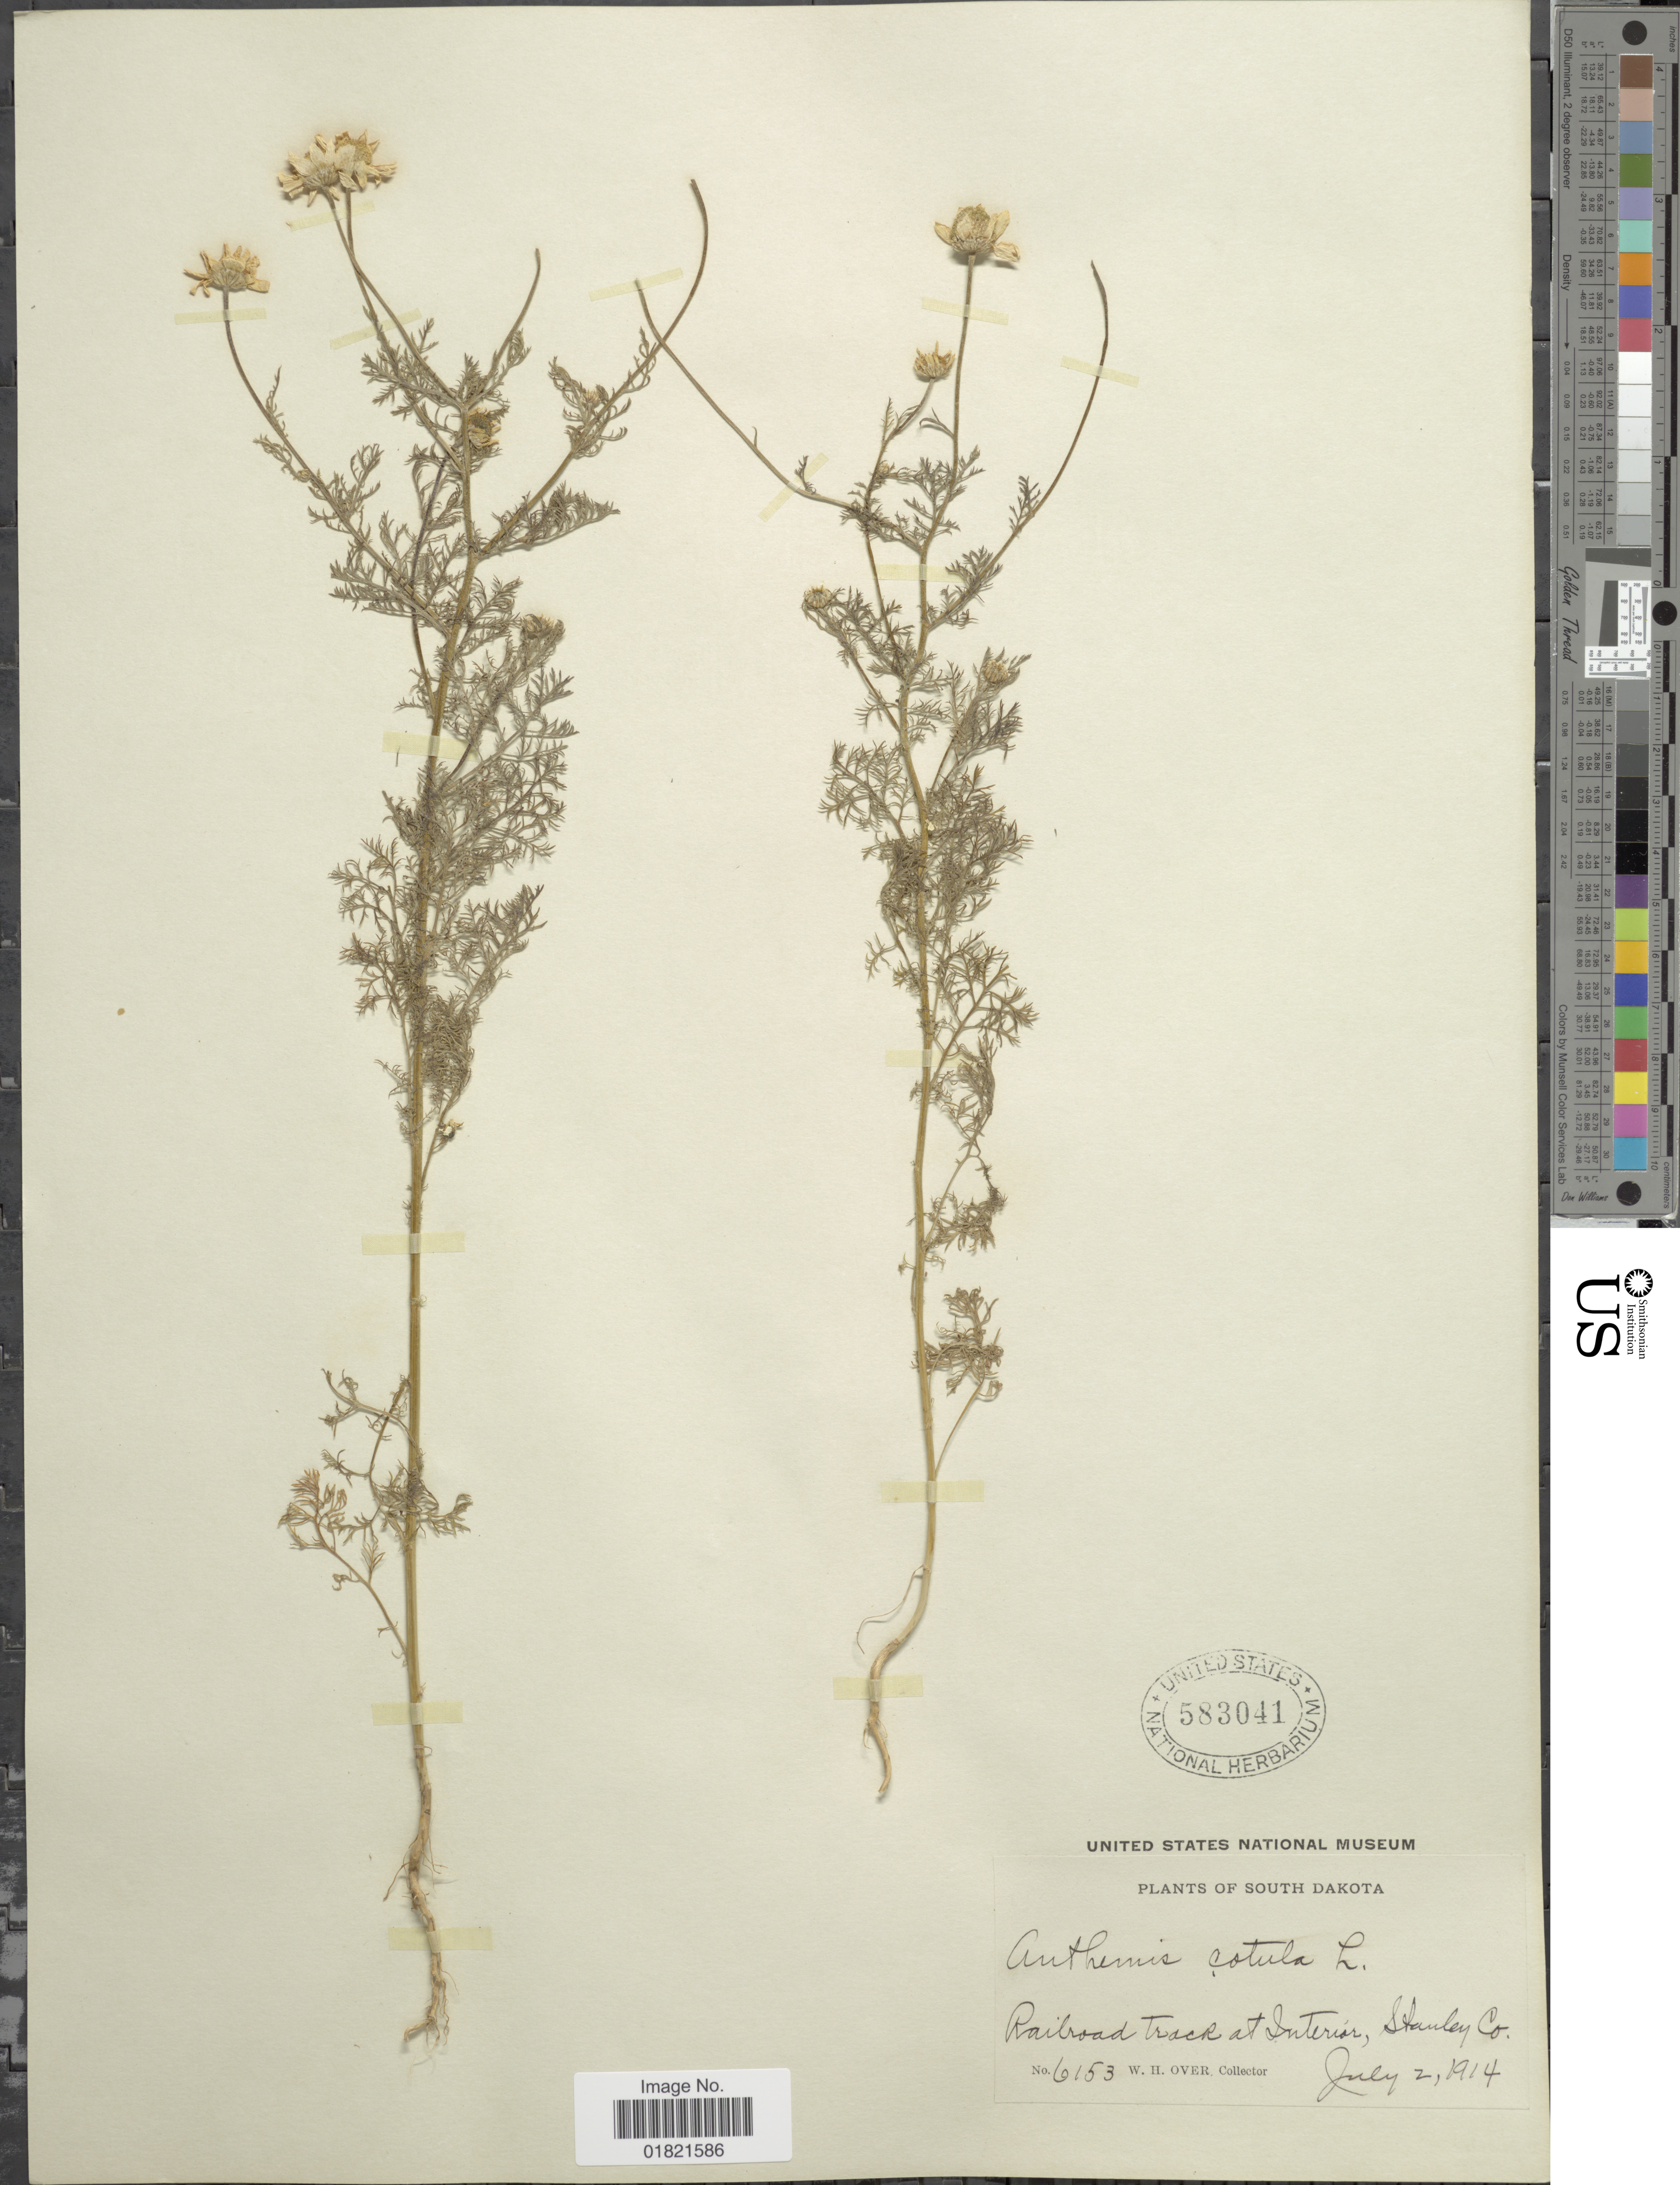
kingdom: Plantae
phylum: Tracheophyta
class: Magnoliopsida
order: Asterales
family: Asteraceae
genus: Anthemis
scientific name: Anthemis cotula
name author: L.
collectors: W. Over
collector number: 6153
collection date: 1914-07-02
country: United States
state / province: South Dakota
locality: Railroad track at Interior, Stanley Co.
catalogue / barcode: US 583041